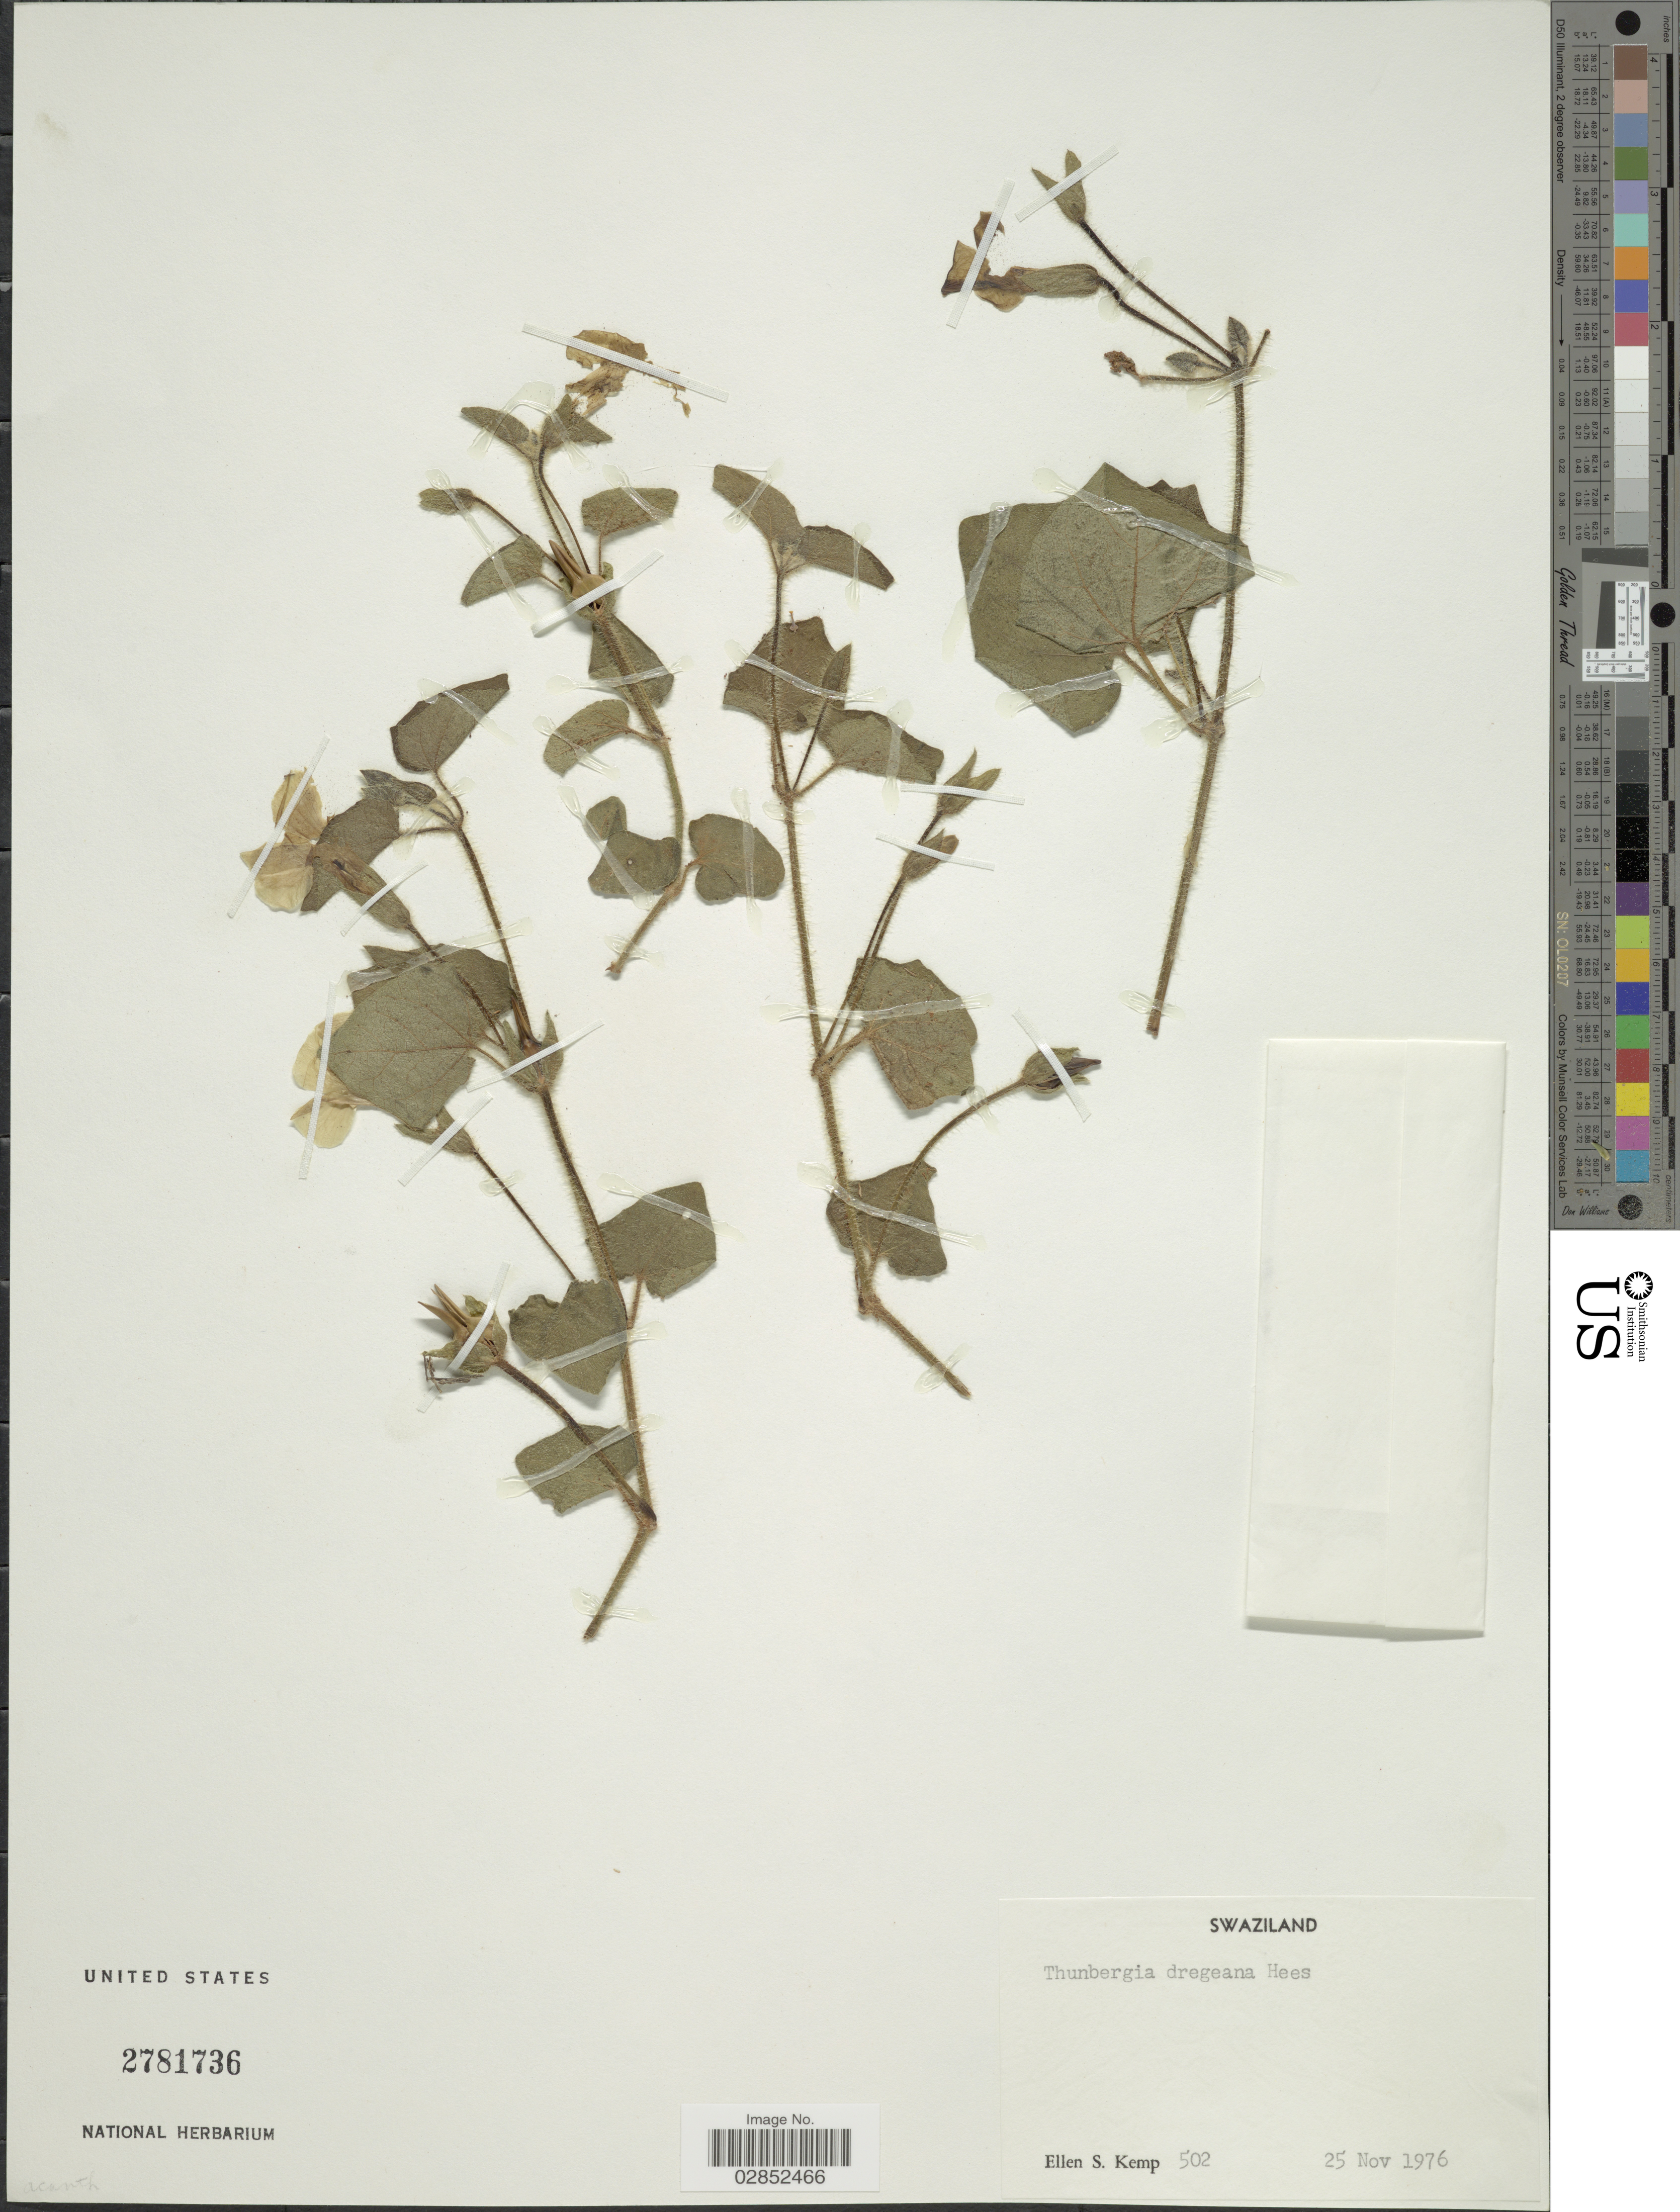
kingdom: Plantae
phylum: Tracheophyta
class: Magnoliopsida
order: Lamiales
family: Acanthaceae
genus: Thunbergia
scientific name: Thunbergia dregeana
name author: Nees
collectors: E. S. Kemp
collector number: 502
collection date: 1976-11-25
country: Eswatini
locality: Swaziland.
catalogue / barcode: US 2781736